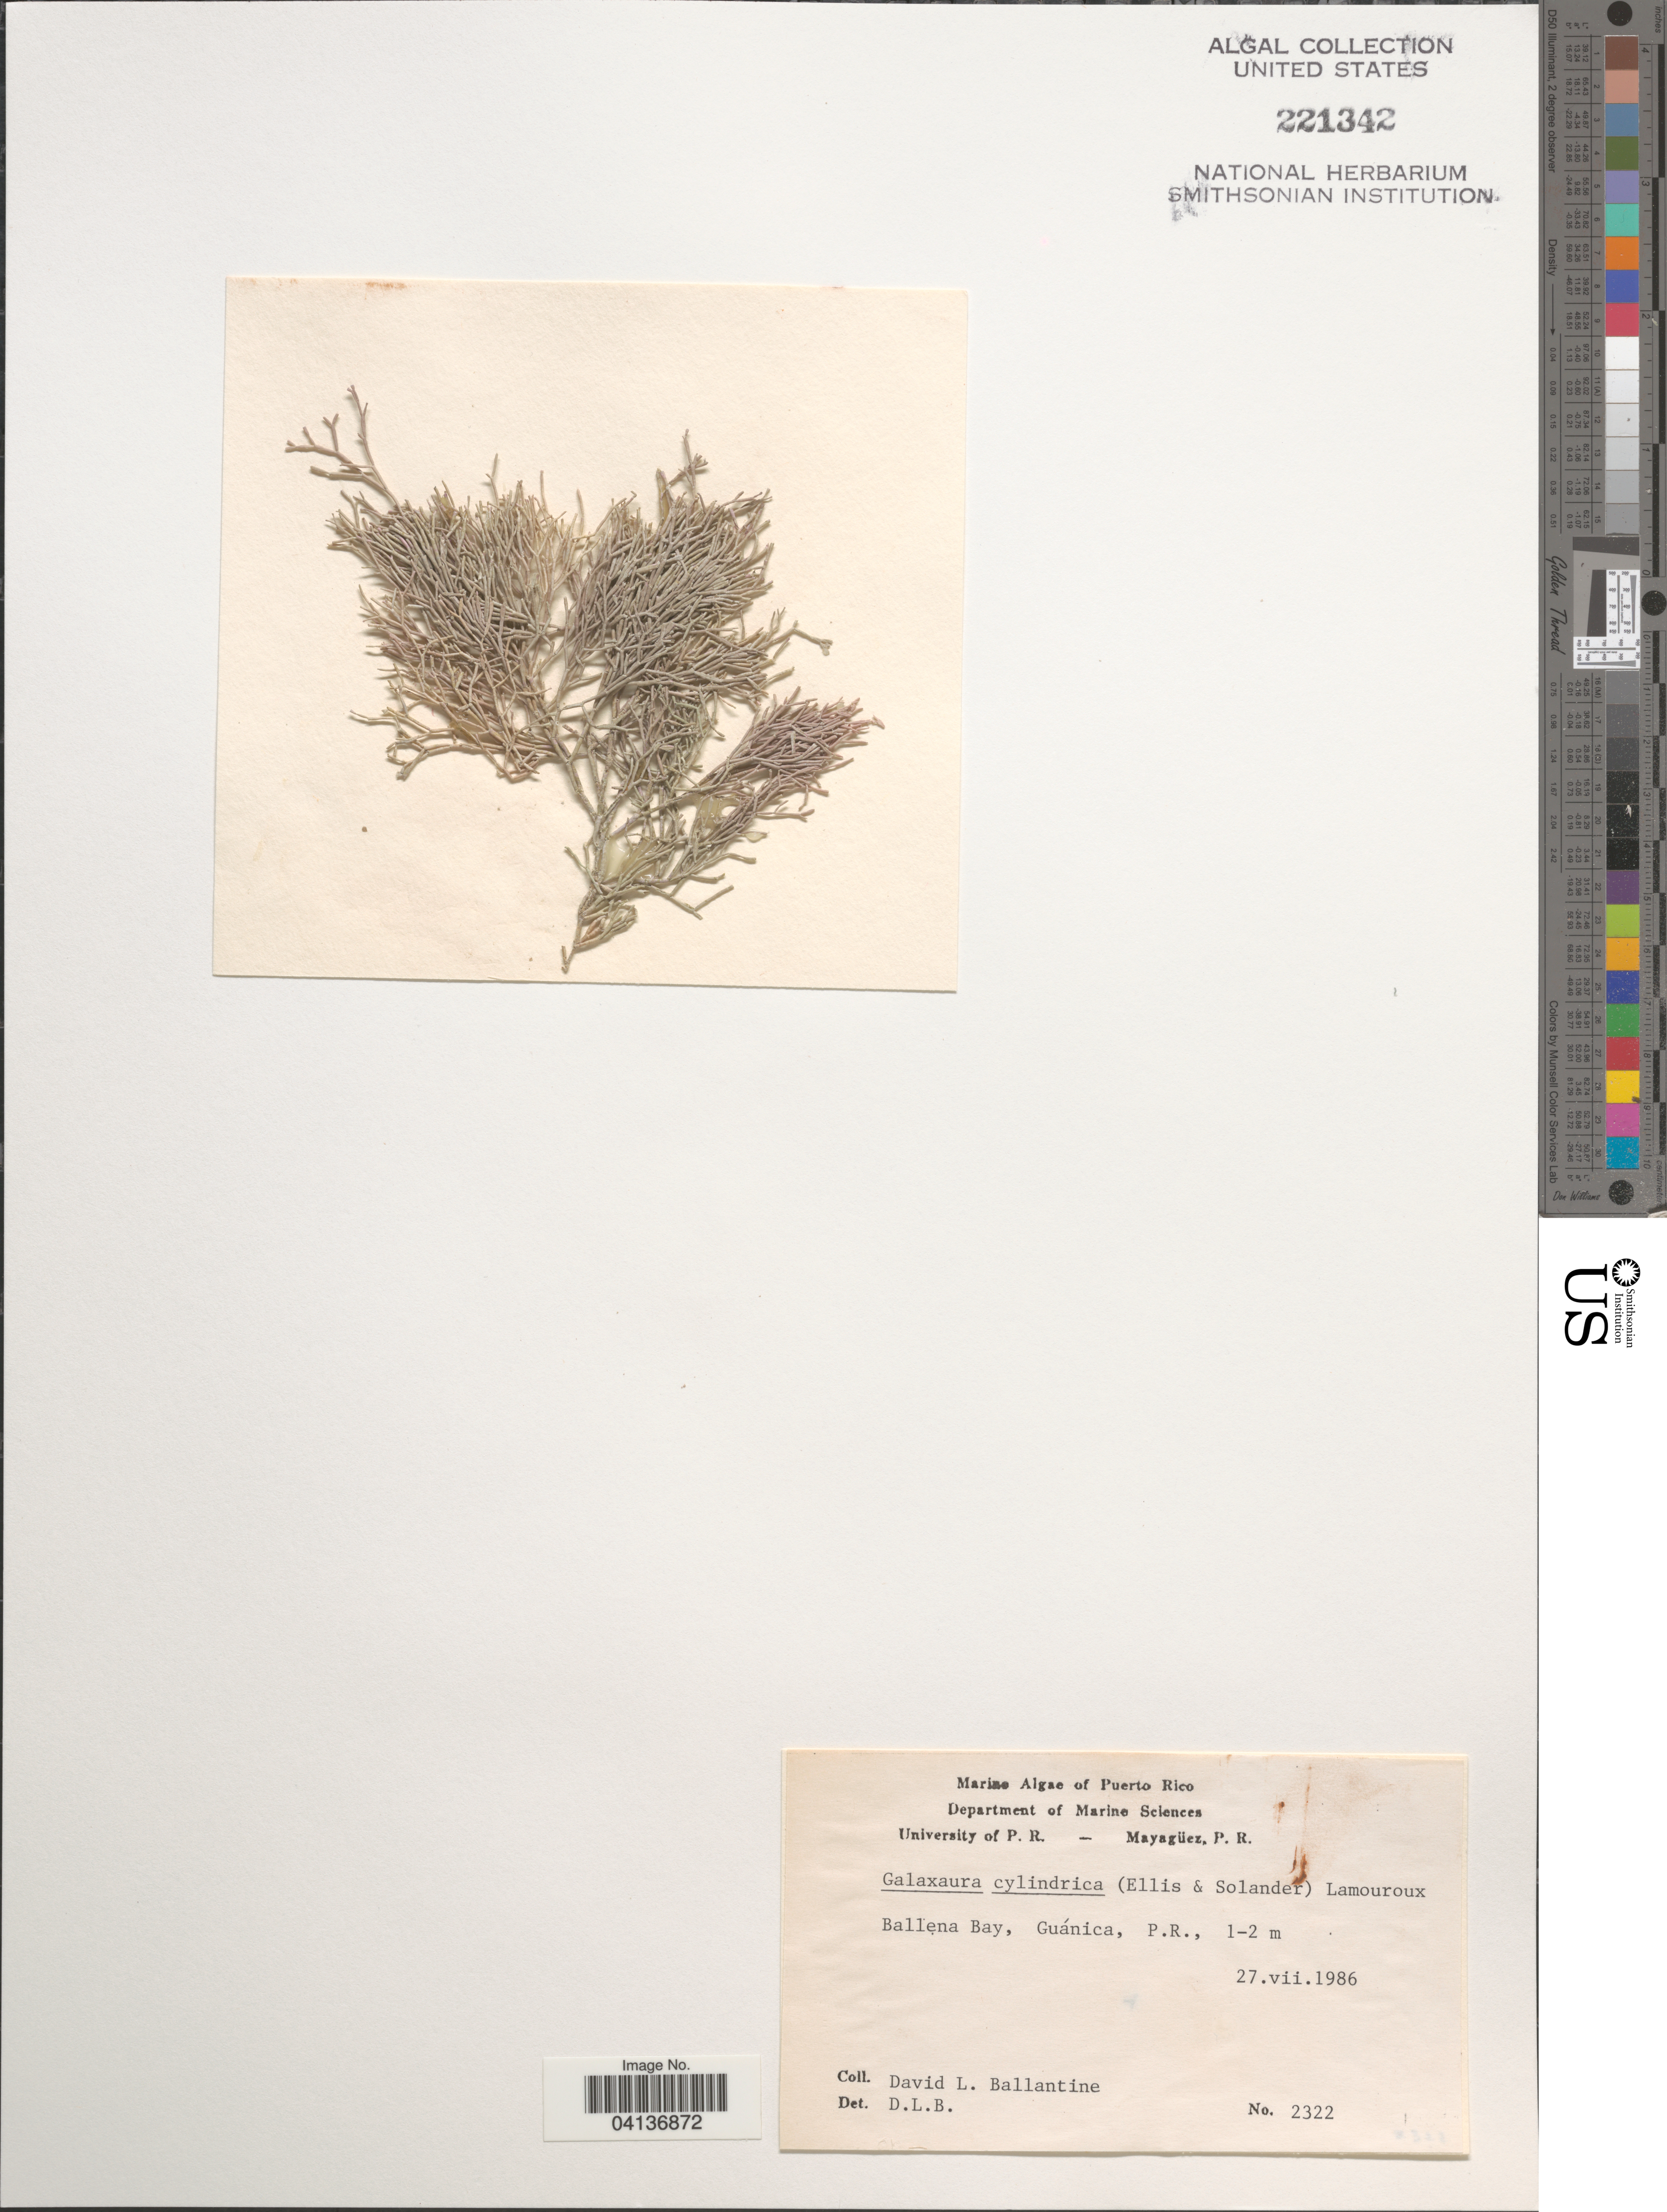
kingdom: Plantae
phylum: Rhodophyta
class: Florideophyceae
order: Nemaliales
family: Galaxauraceae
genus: Galaxaura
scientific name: Galaxaura rugosa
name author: (Ellis & Sol.) J.V.Lamouroux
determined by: Algae name updating Project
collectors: D.L. Ballantine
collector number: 2322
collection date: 1986-07-27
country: Puerto Rico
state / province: Guánica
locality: Ballena Bay.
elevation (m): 1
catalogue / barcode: US 221342